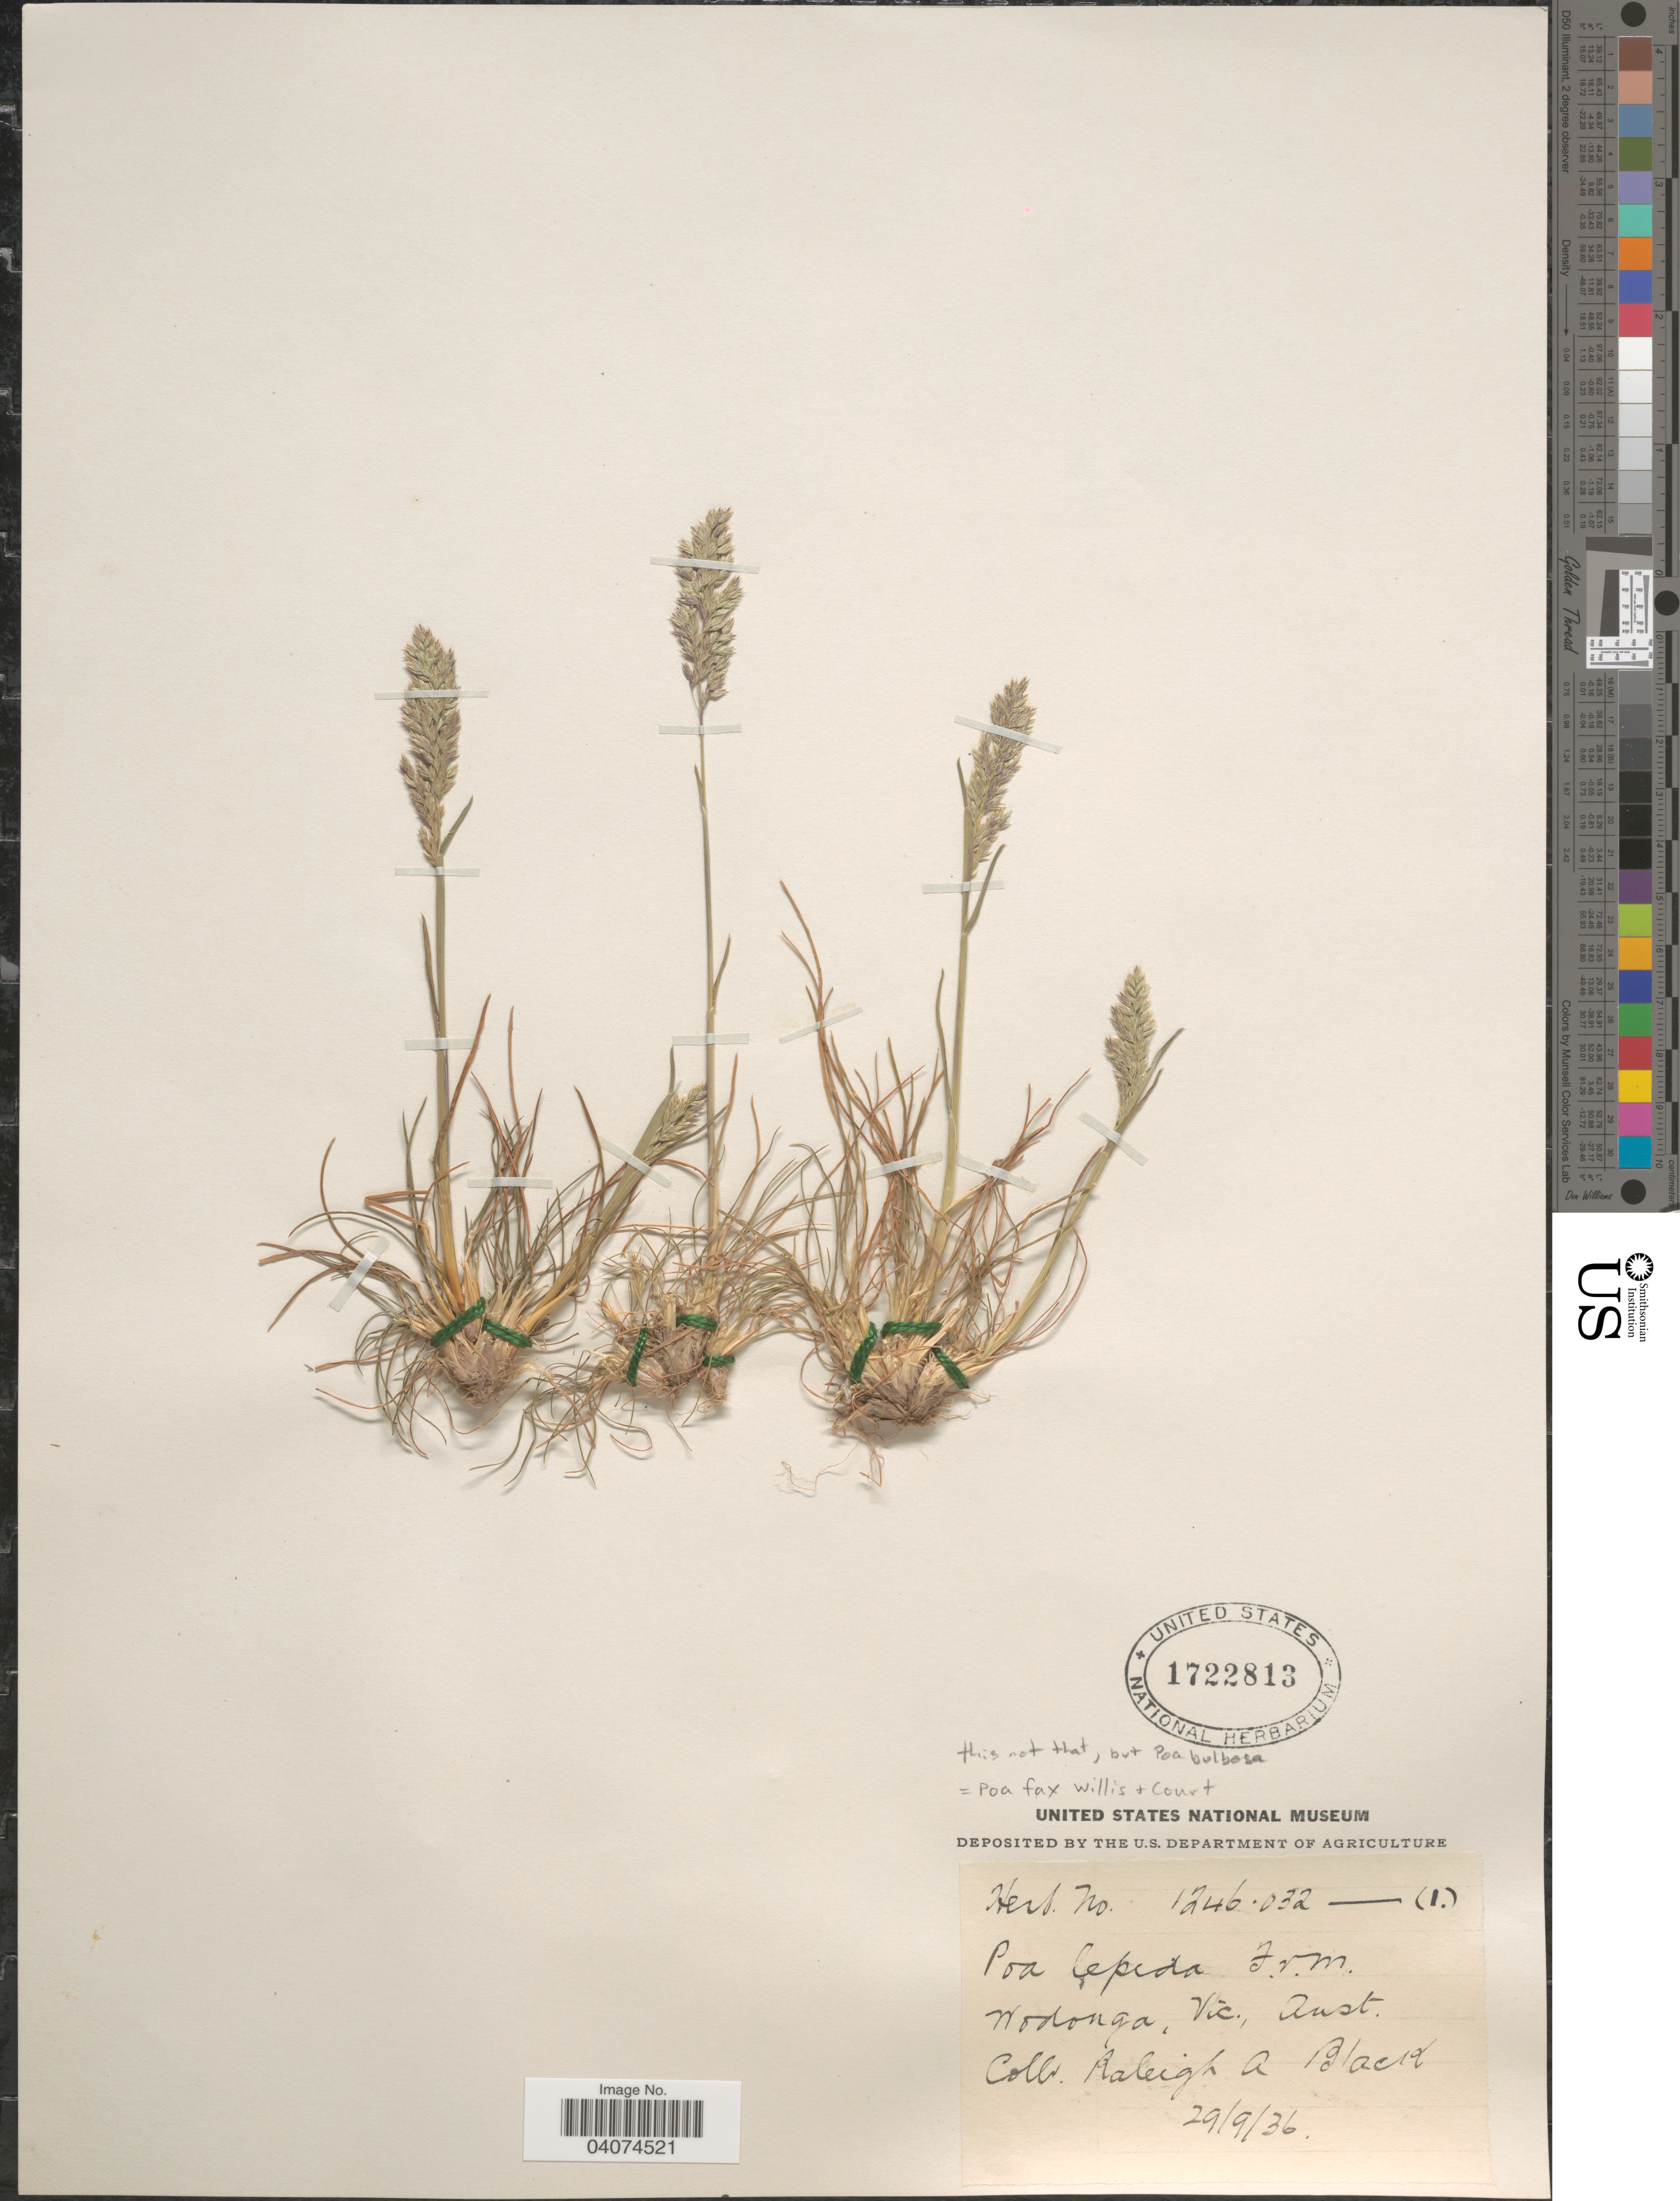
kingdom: Plantae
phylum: Tracheophyta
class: Liliopsida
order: Poales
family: Poaceae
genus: Poa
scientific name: Poa bulbosa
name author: L.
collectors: R. A. Black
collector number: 1246032-(1.)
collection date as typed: Transcribed d/m/y: 29/9/36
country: Australia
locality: Wodonga. Vic.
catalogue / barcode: US 1722813